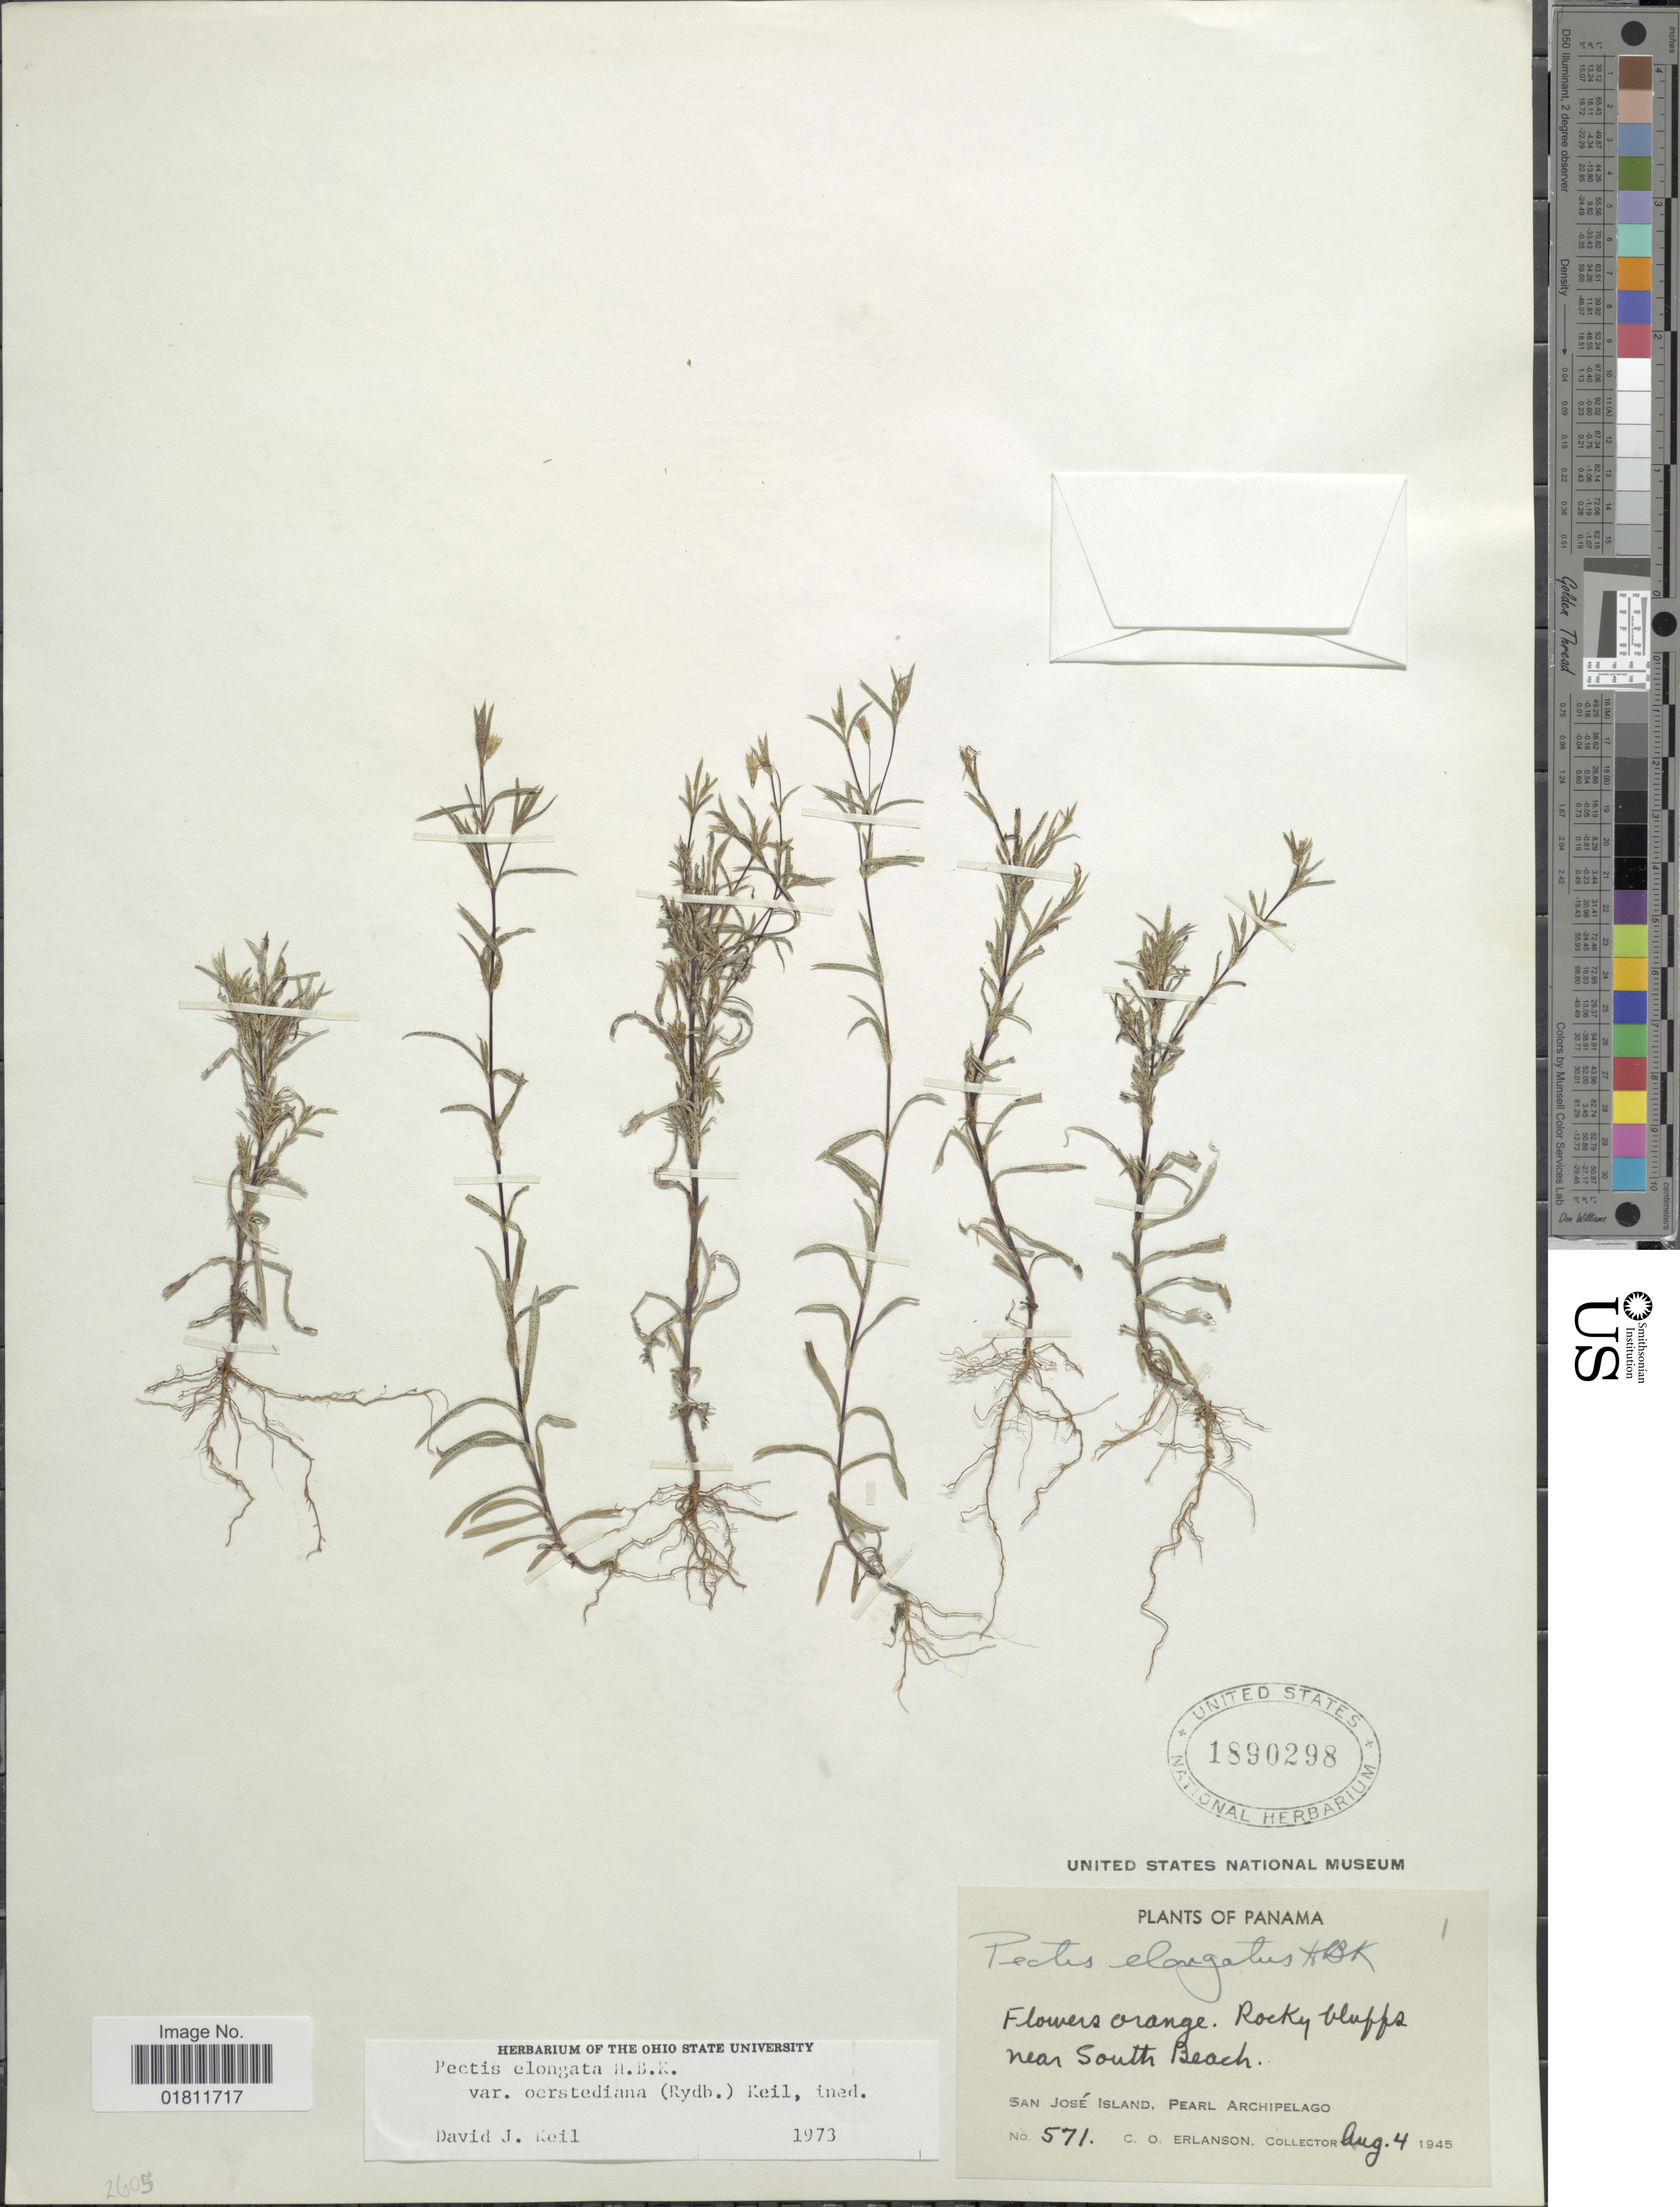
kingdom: Plantae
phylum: Tracheophyta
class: Magnoliopsida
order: Asterales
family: Asteraceae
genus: Pectis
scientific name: Pectis elongata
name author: Kunth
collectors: C. O. Erlanson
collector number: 571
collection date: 1945-08-04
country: Panama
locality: Panama. Near South Beach, San Jose Island, Pearl Archipelago.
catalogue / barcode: US 1890298